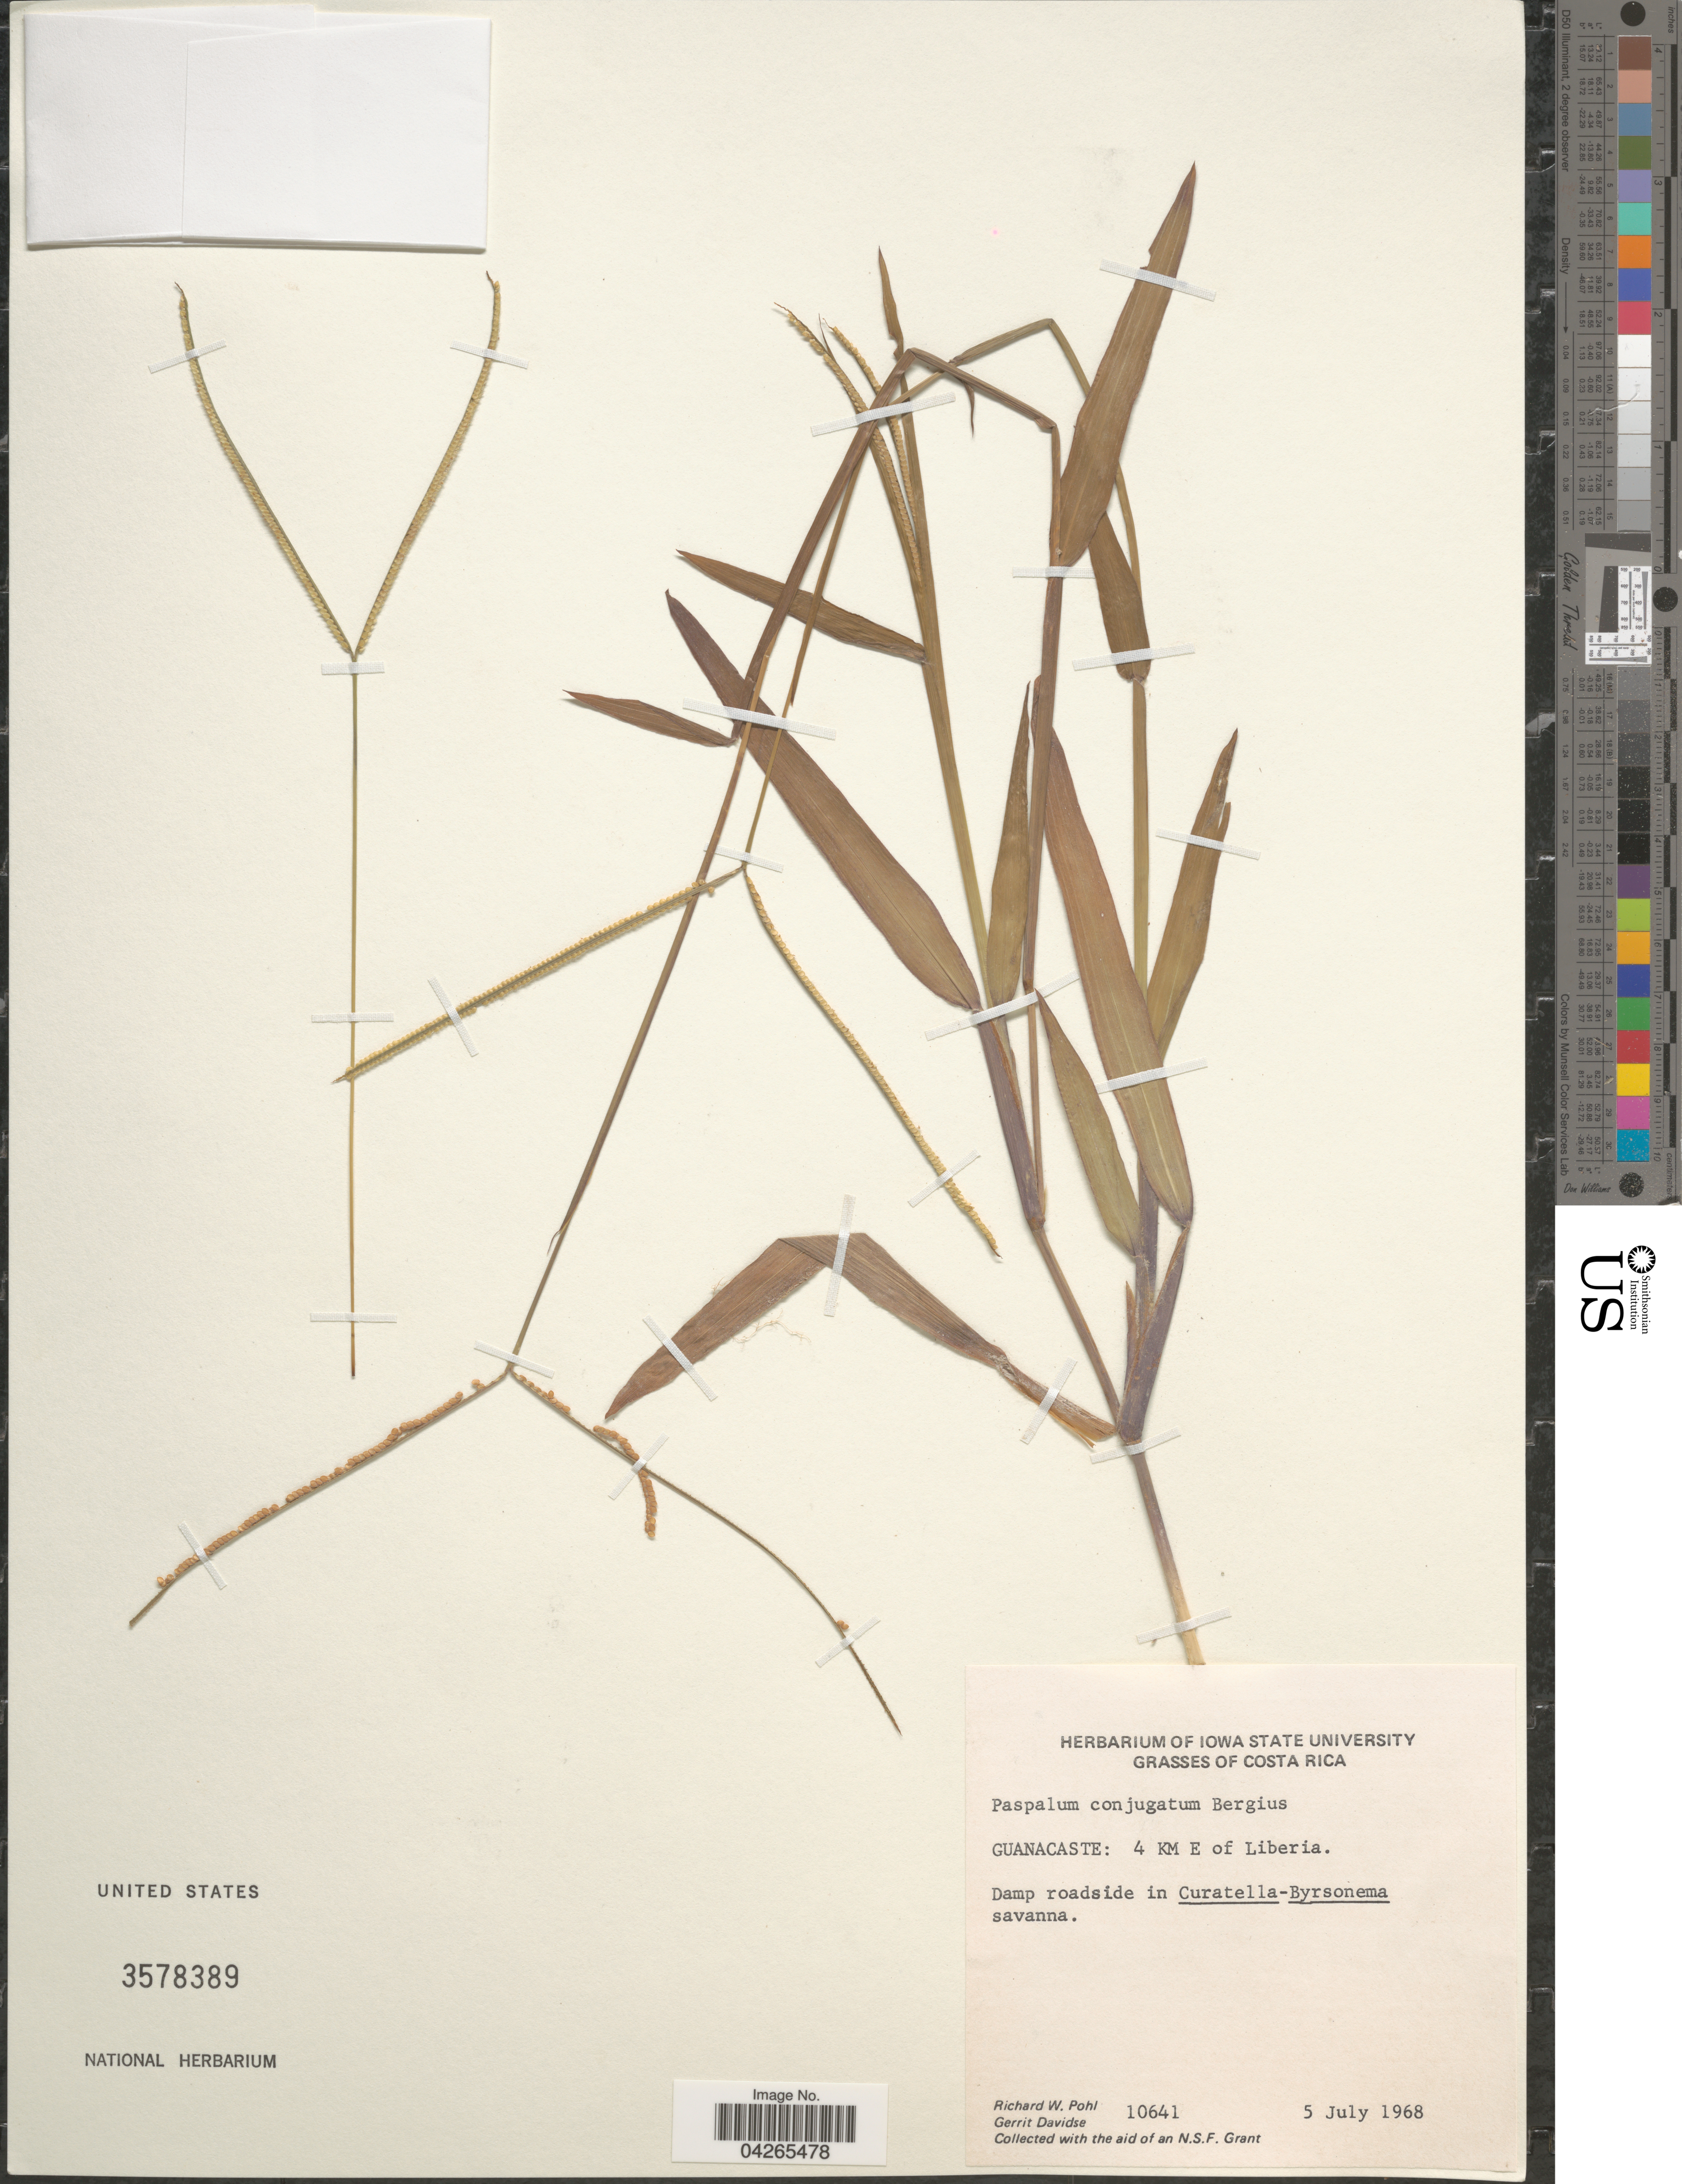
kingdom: Plantae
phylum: Tracheophyta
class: Liliopsida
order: Poales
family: Poaceae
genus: Paspalum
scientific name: Paspalum conjugatum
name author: P.J. Bergius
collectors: R. W. Pohl & G. Davidse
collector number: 10641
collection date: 1968-07-05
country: Costa Rica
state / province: Guanacaste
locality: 4 KM E of Liberia.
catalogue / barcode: US 3578389